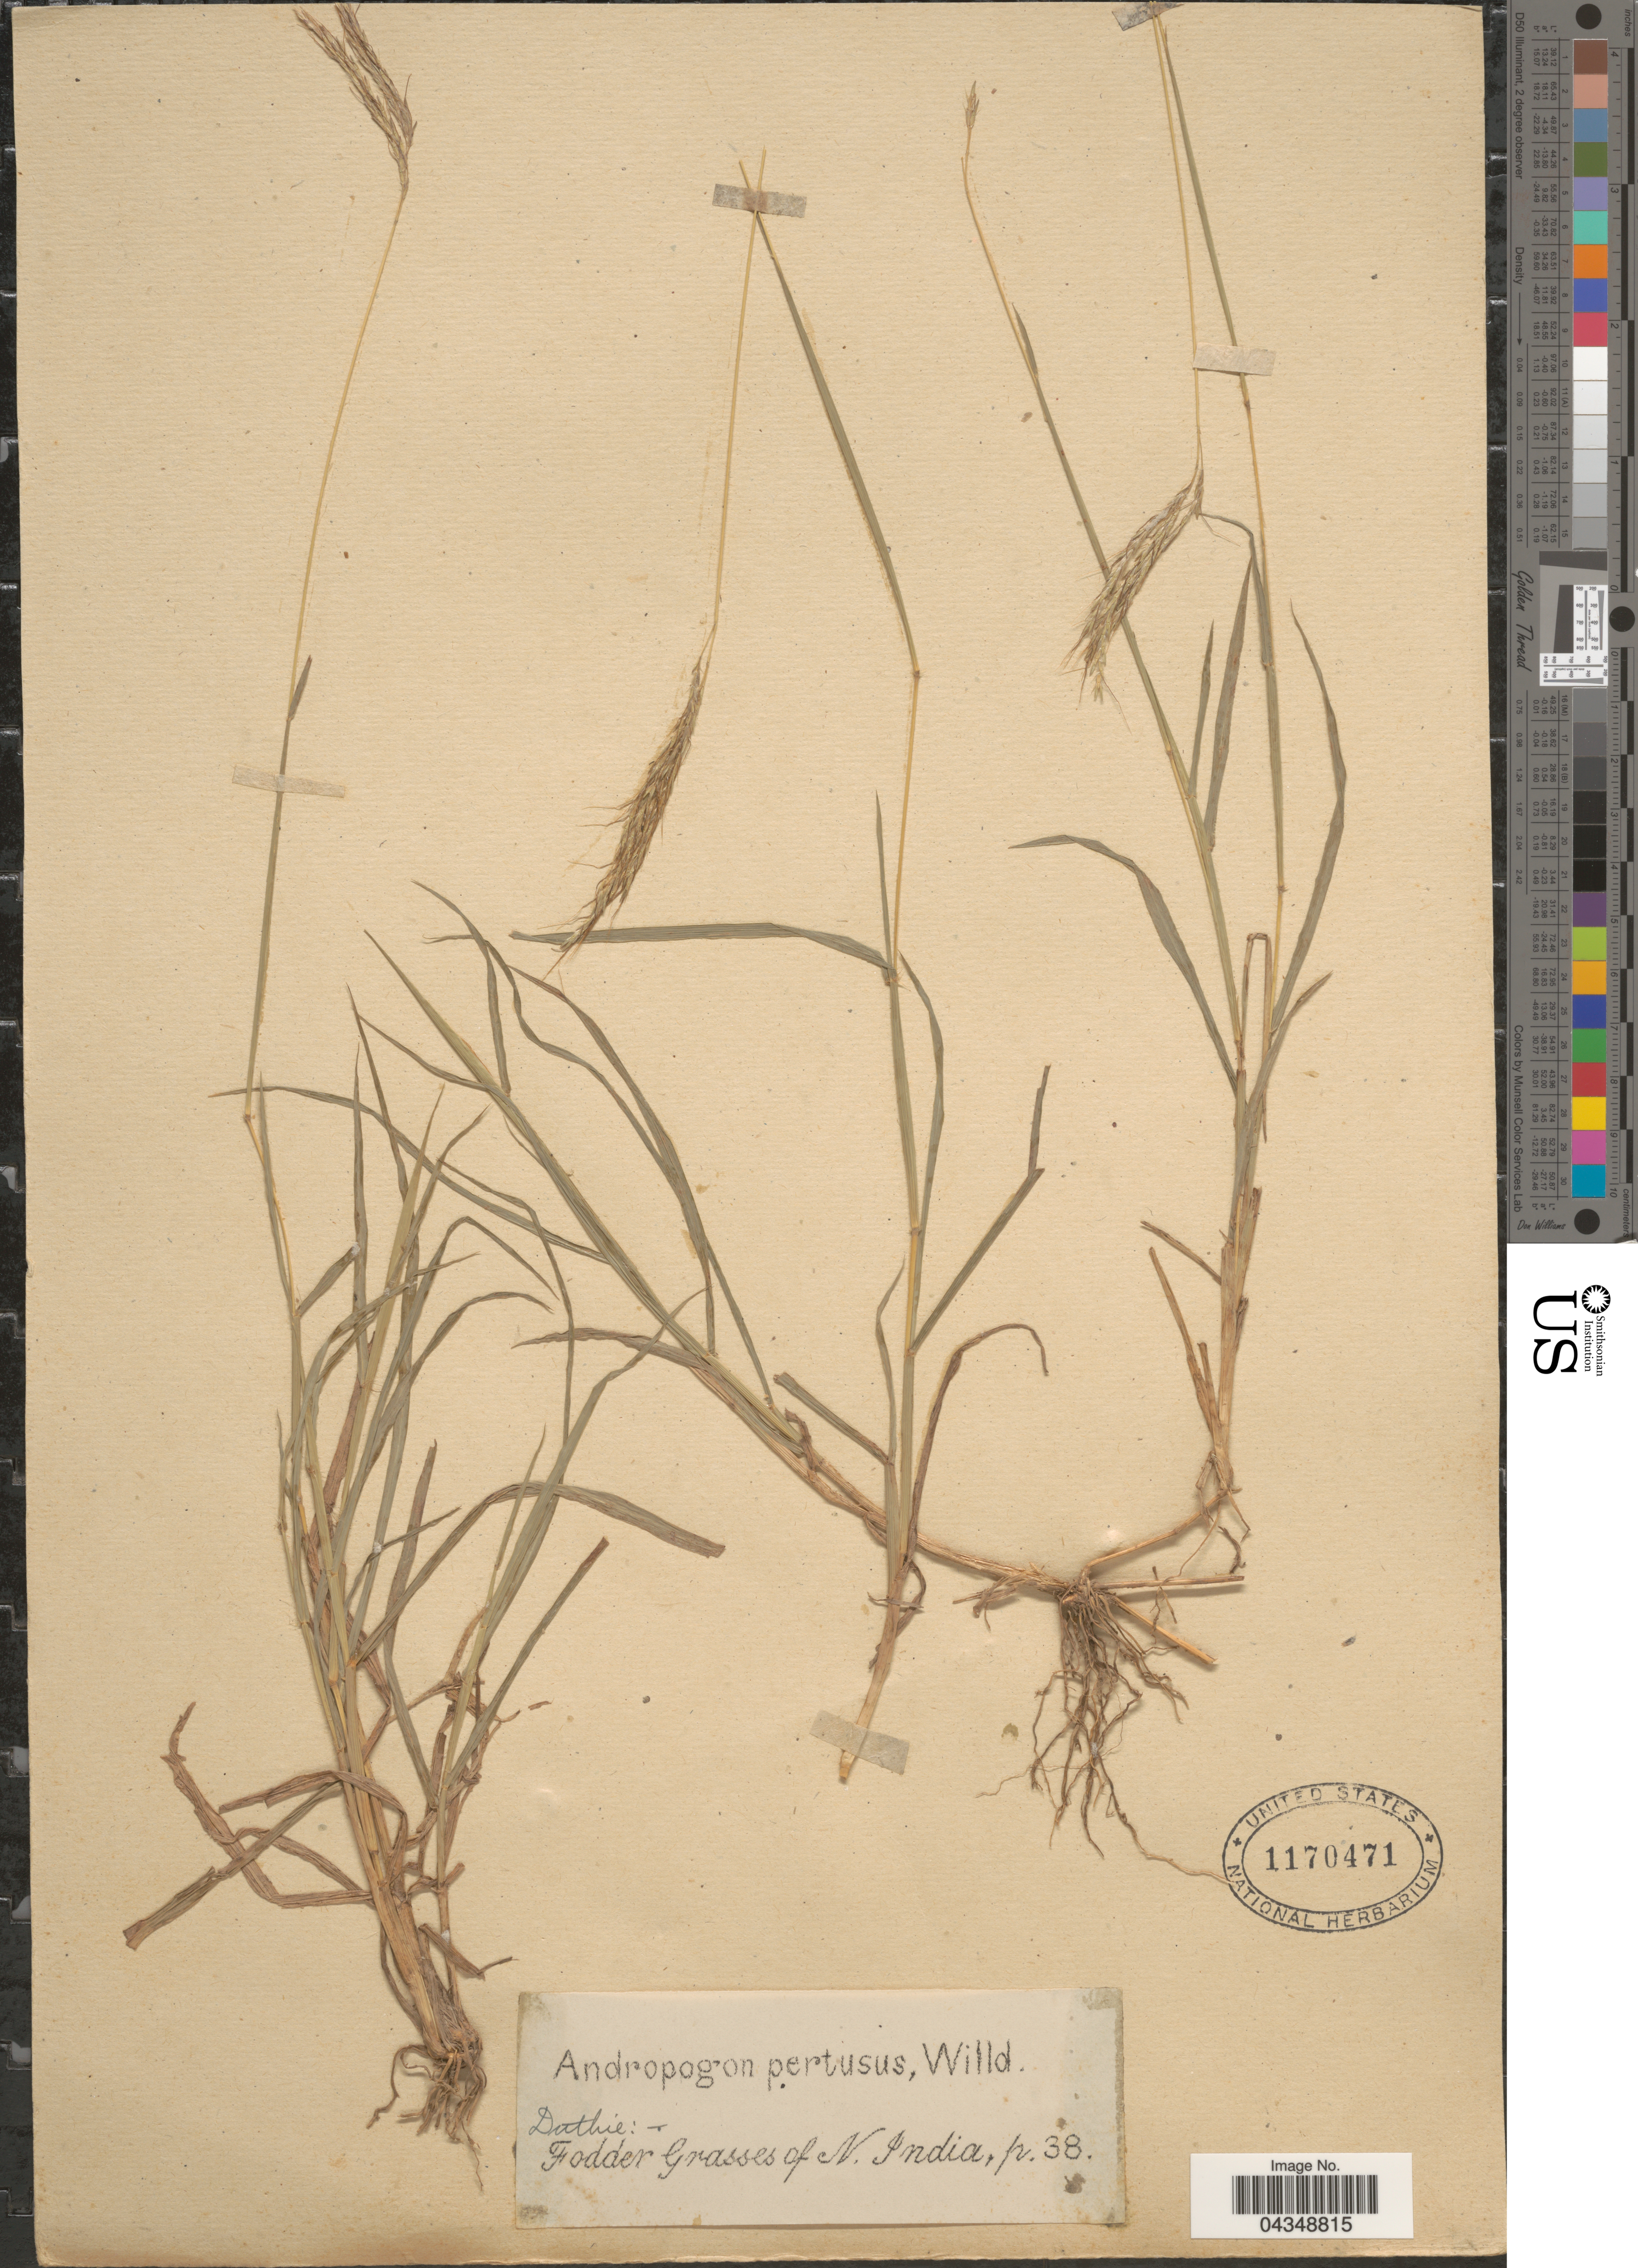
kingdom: Plantae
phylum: Tracheophyta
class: Liliopsida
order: Poales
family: Poaceae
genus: Bothriochloa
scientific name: Bothriochloa pertusa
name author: (L.) A. Camus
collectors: Duthie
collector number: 38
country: India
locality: N. India.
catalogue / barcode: US 1170471